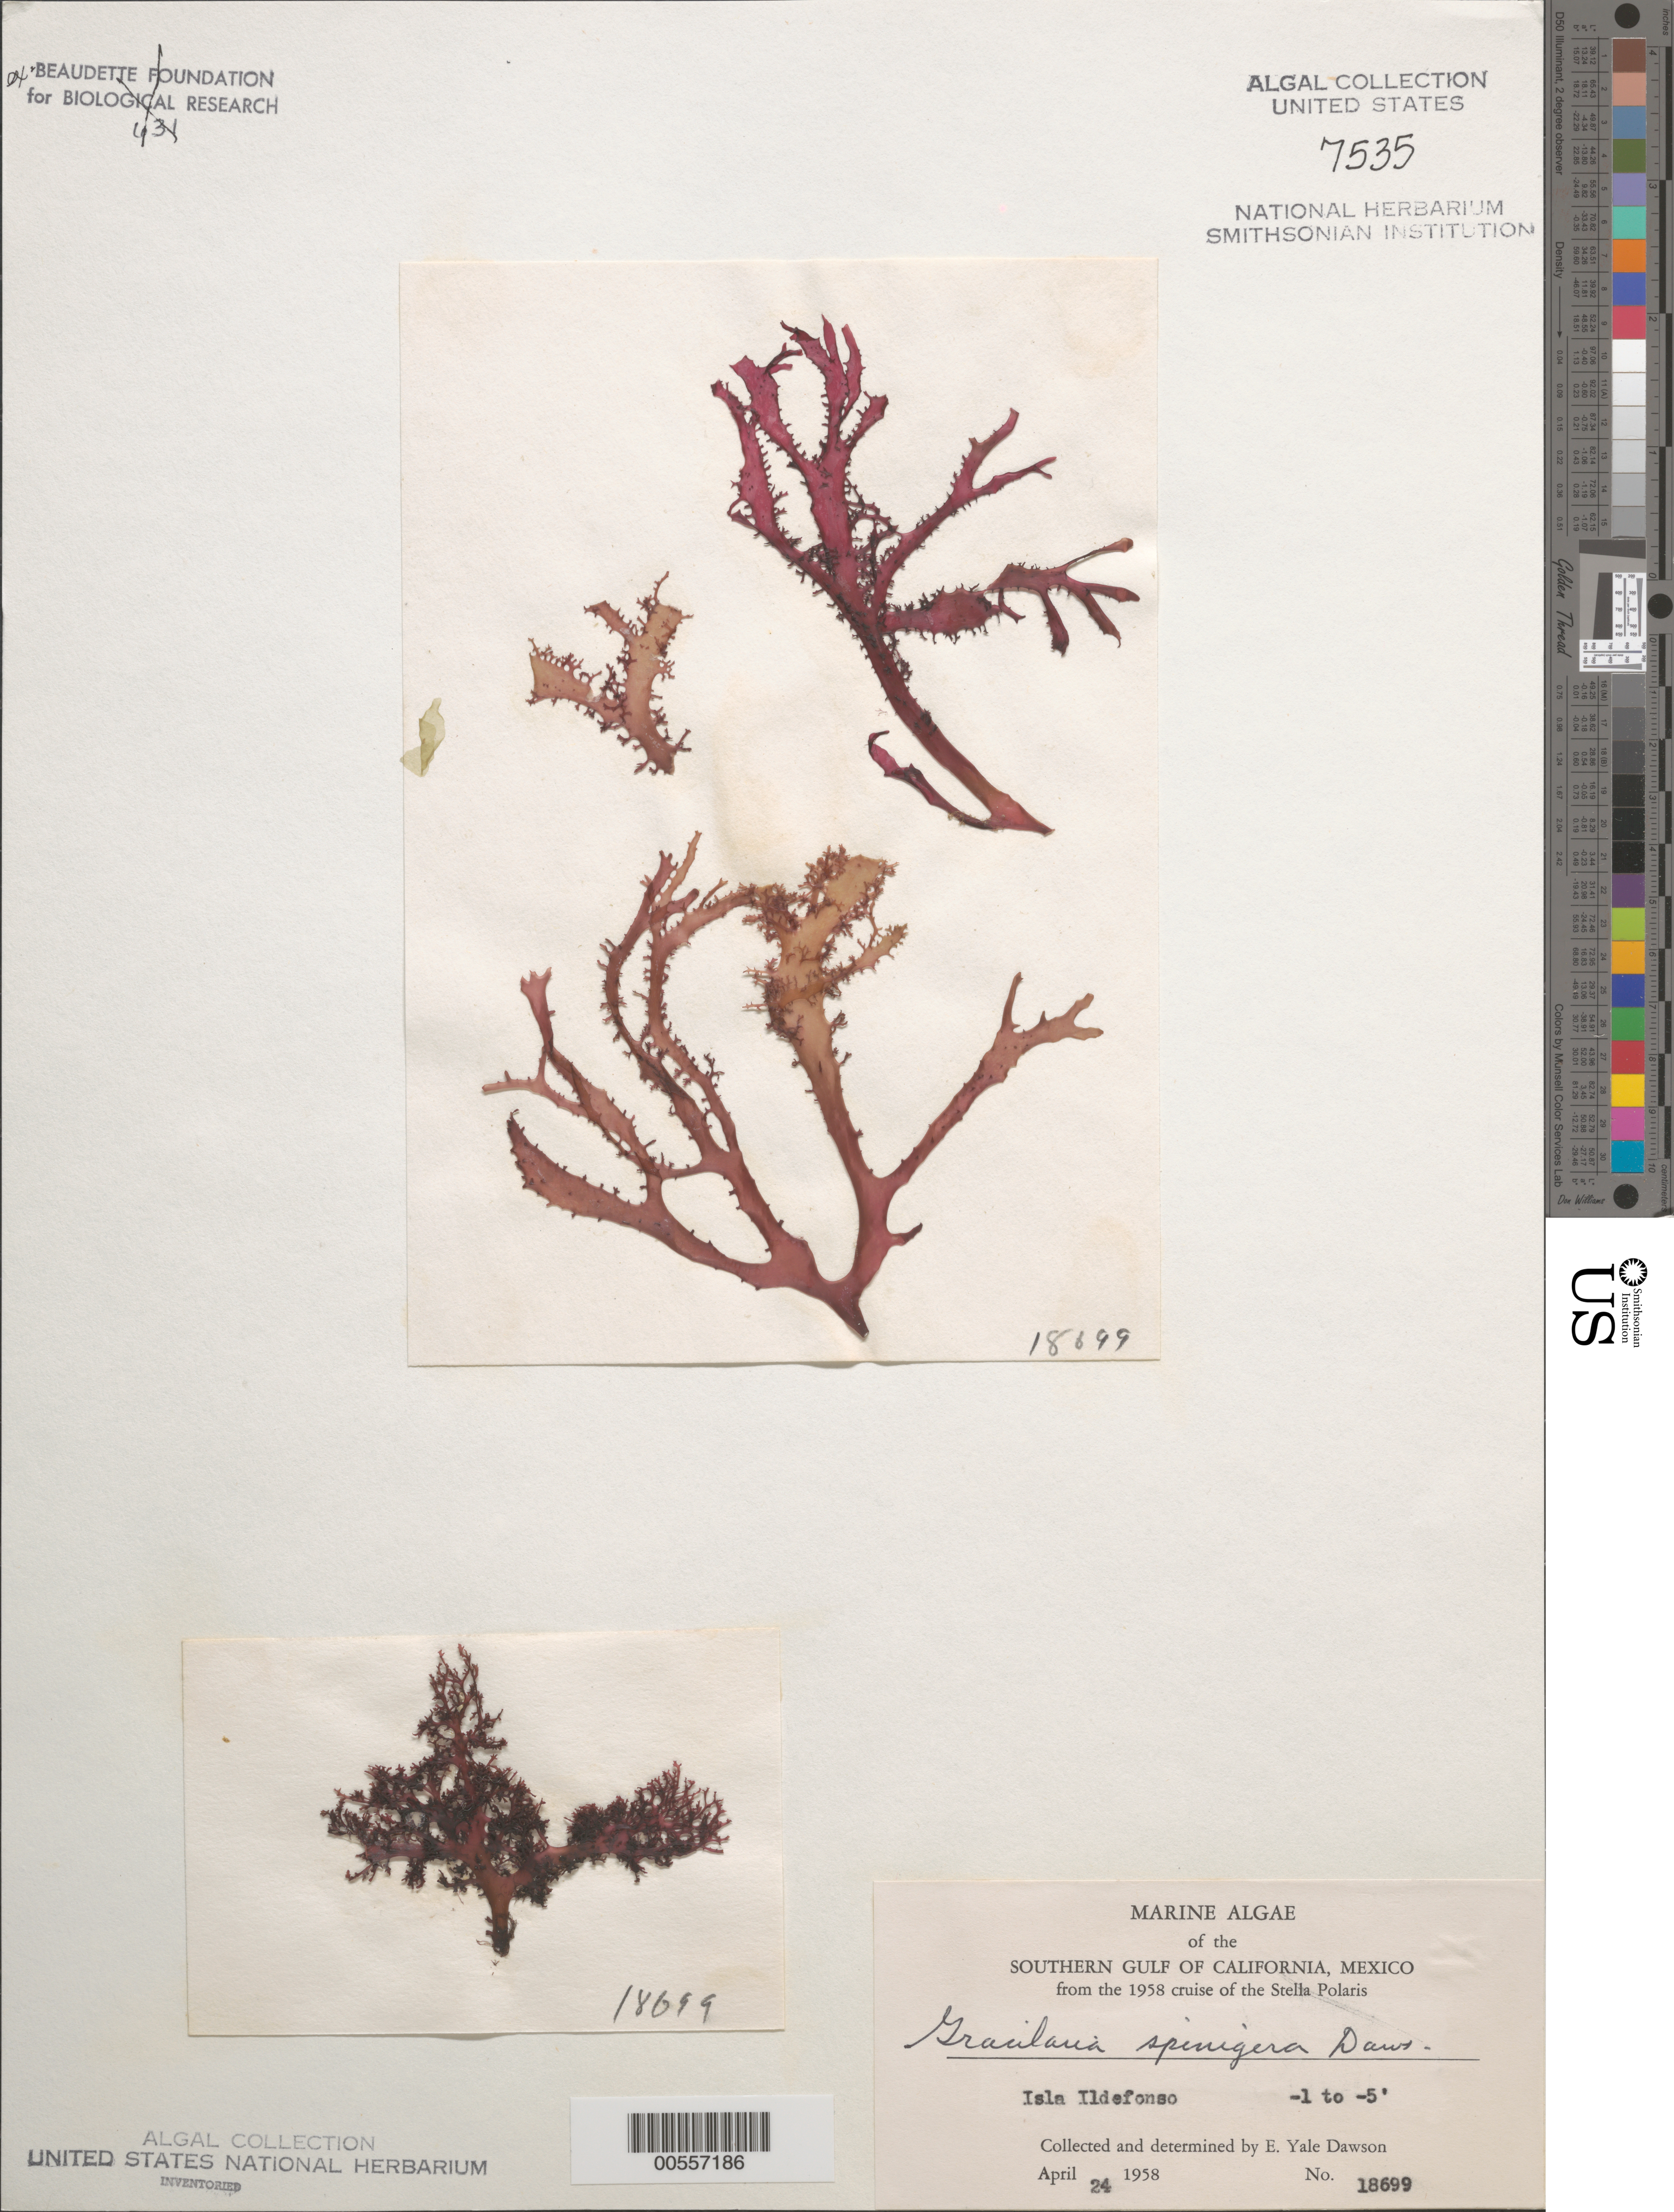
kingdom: Plantae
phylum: Rhodophyta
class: Florideophyceae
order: Gracilariales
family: Gracilariaceae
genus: Gracilaria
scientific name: Gracilaria spinigera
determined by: Dawson, E. Y.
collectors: E. Y. Dawson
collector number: EYD 18699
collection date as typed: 24 Apr 1958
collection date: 1958-04-24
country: Mexico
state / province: Baja California Sur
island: Isla Ildefonso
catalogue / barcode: US 7535